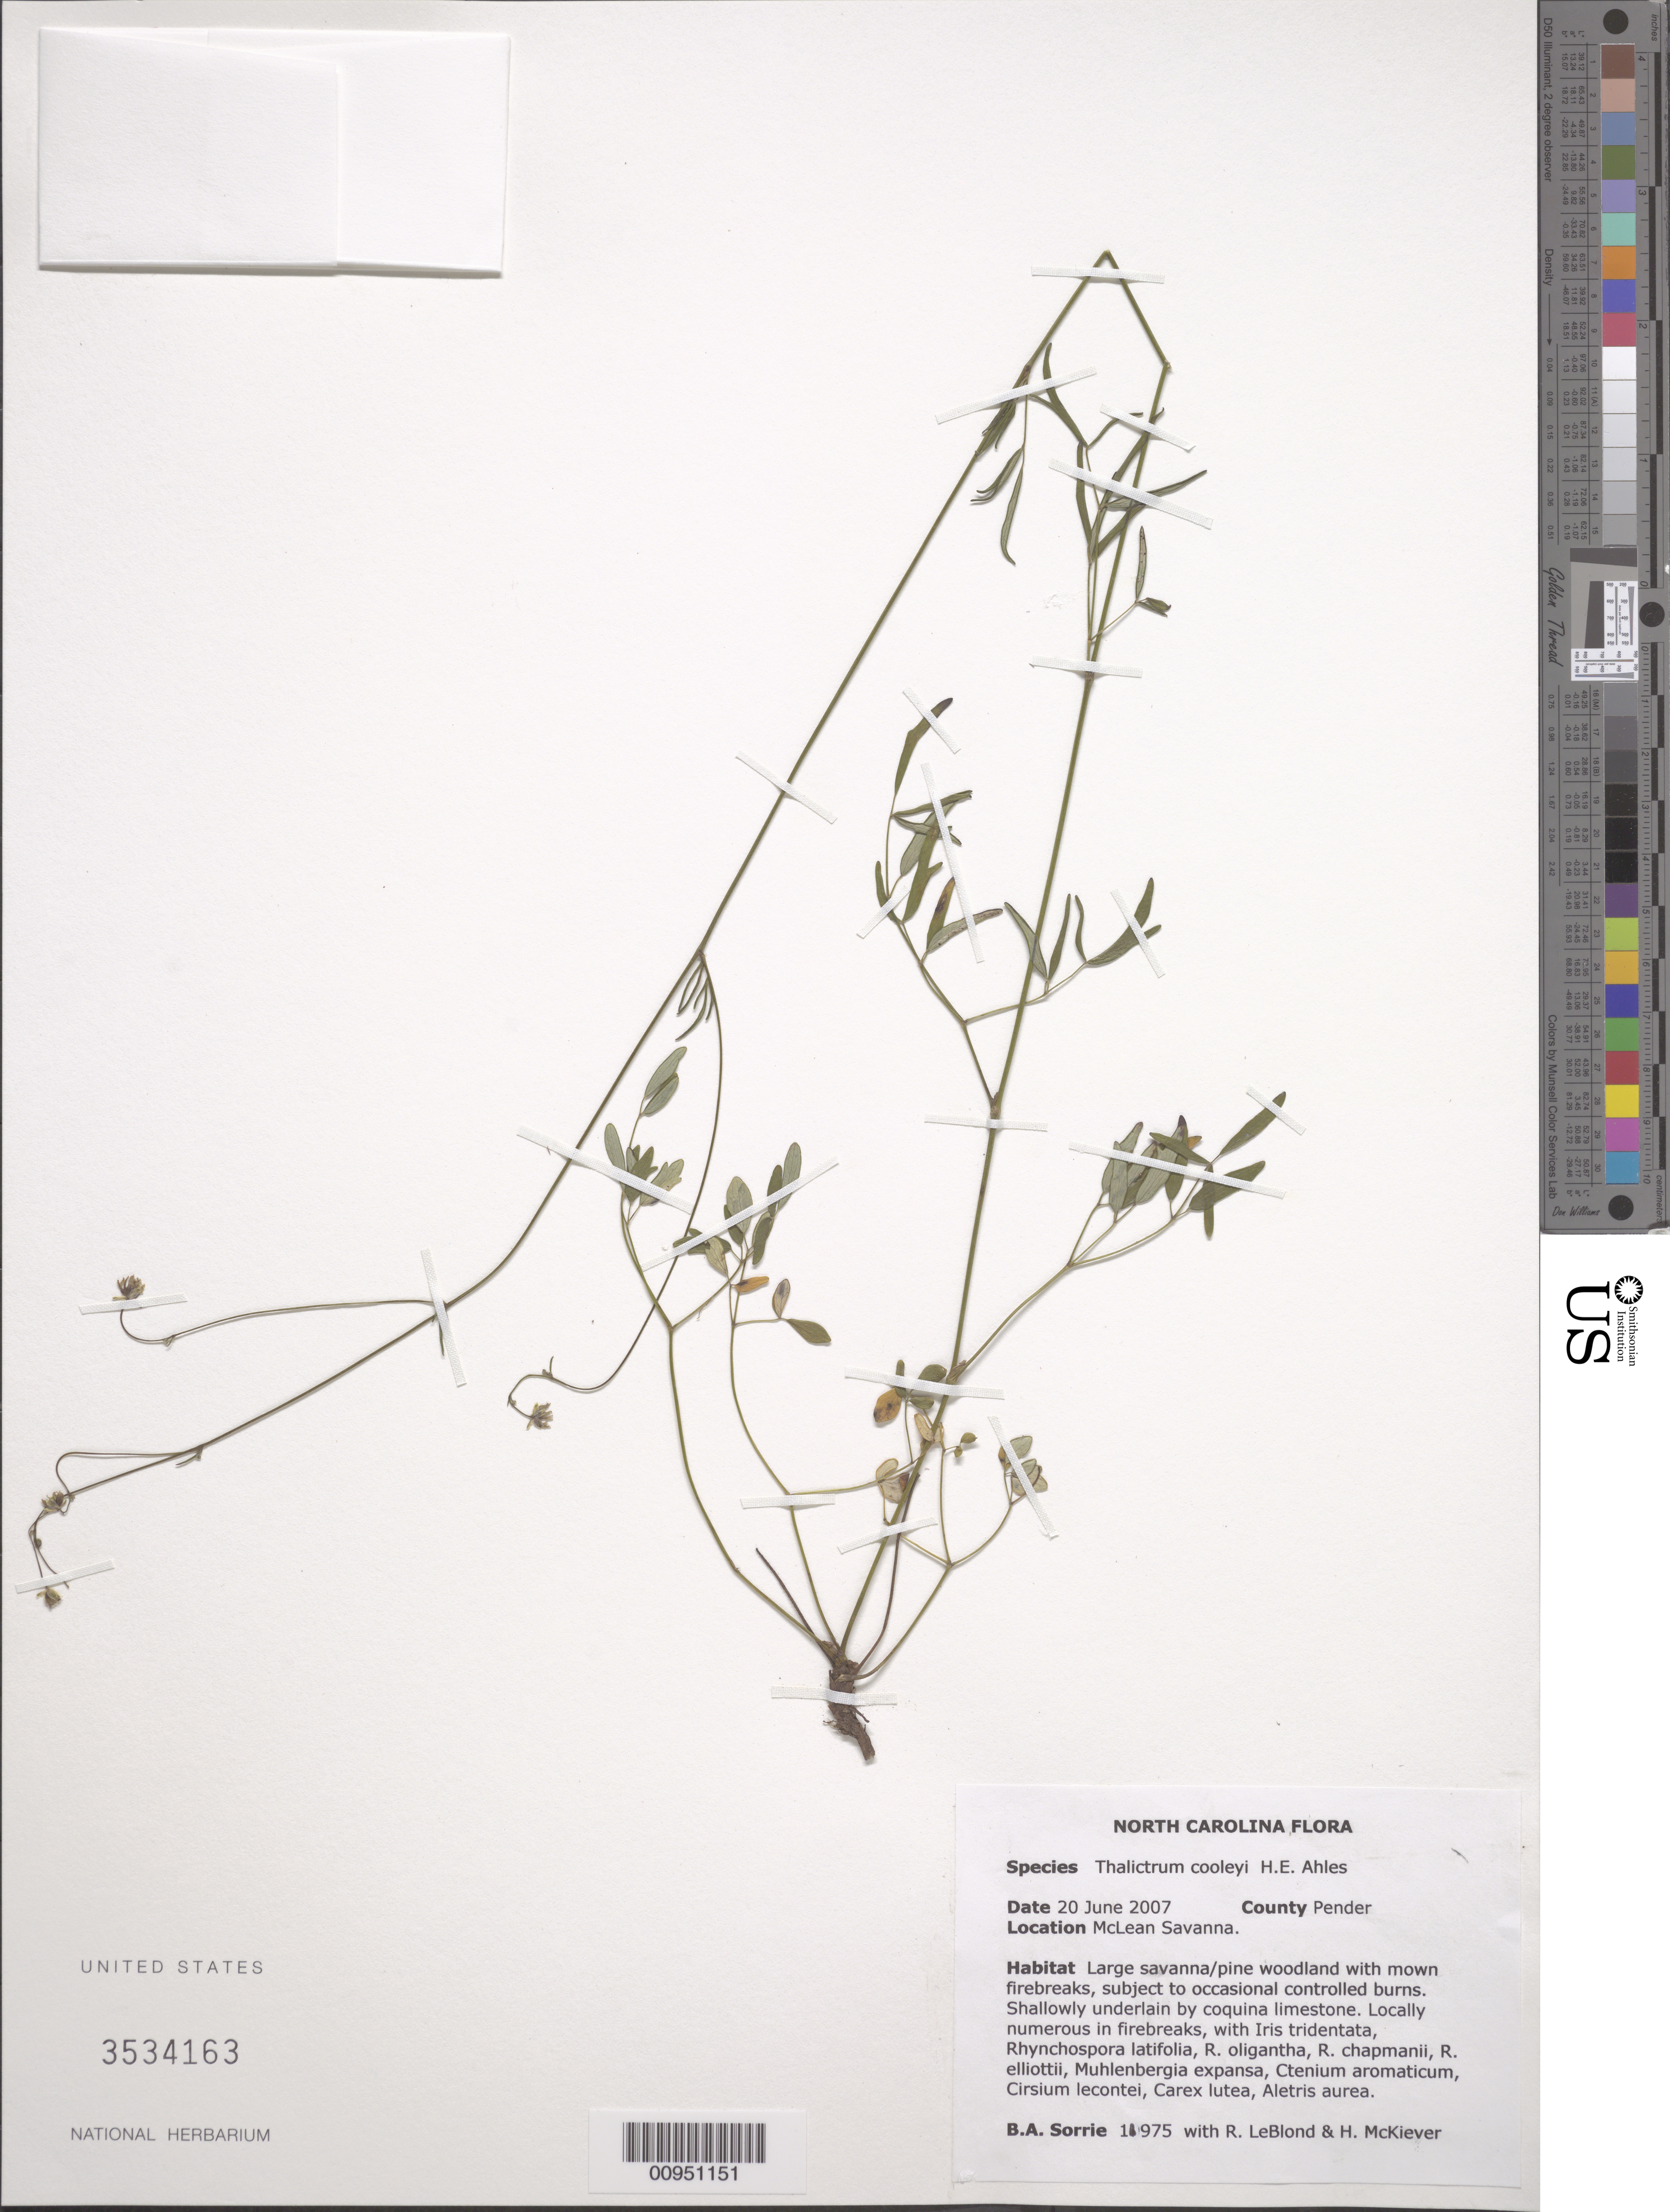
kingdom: Plantae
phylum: Tracheophyta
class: Magnoliopsida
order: Ranunculales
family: Ranunculaceae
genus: Thalictrum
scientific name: Thalictrum cooleyi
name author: H.E. Ahles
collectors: B. A. Sorrie, R. J. LeBlond & H. McKiever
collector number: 11975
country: United States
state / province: North Carolina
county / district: Pender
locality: McLean Savanna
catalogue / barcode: US 3534163